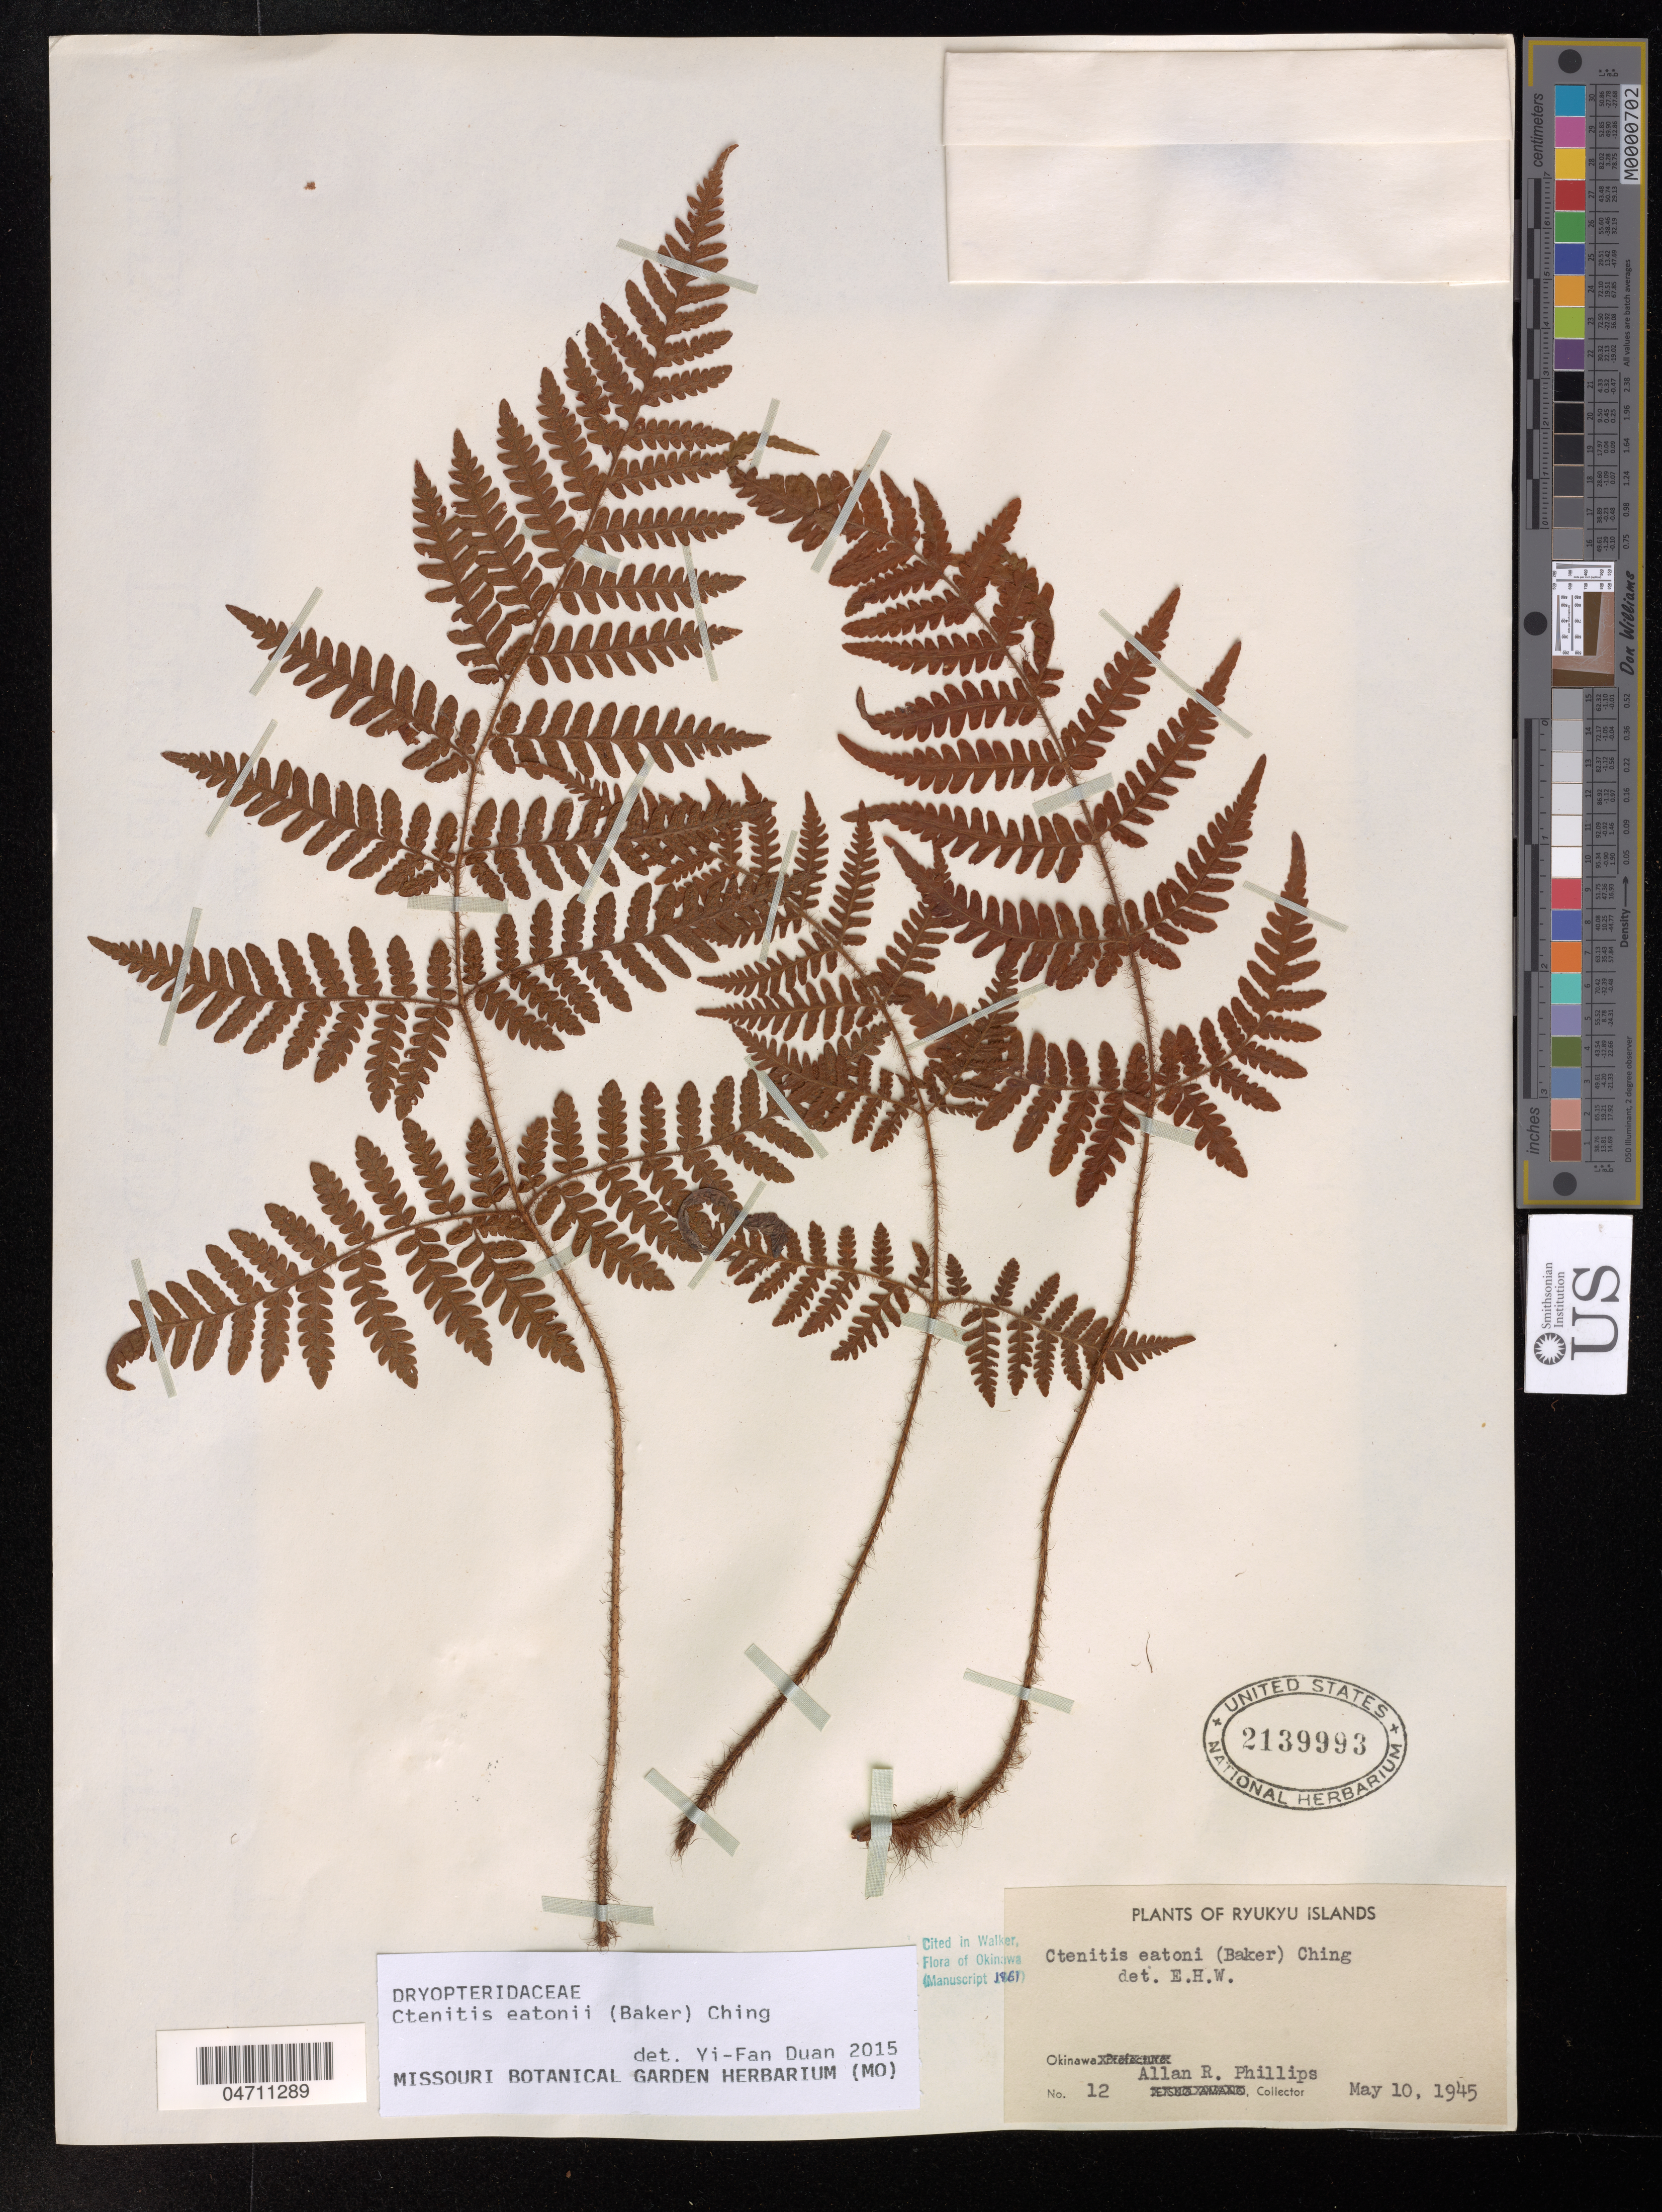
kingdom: Plantae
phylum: Tracheophyta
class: Polypodiopsida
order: Polypodiales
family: Dryopteridaceae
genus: Ctenitis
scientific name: Ctenitis eatonii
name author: (Baker) Ching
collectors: A. Phillips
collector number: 12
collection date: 1945-05-10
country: Japan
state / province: Okinawa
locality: Ryukyu Islands.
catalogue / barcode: US 2139993